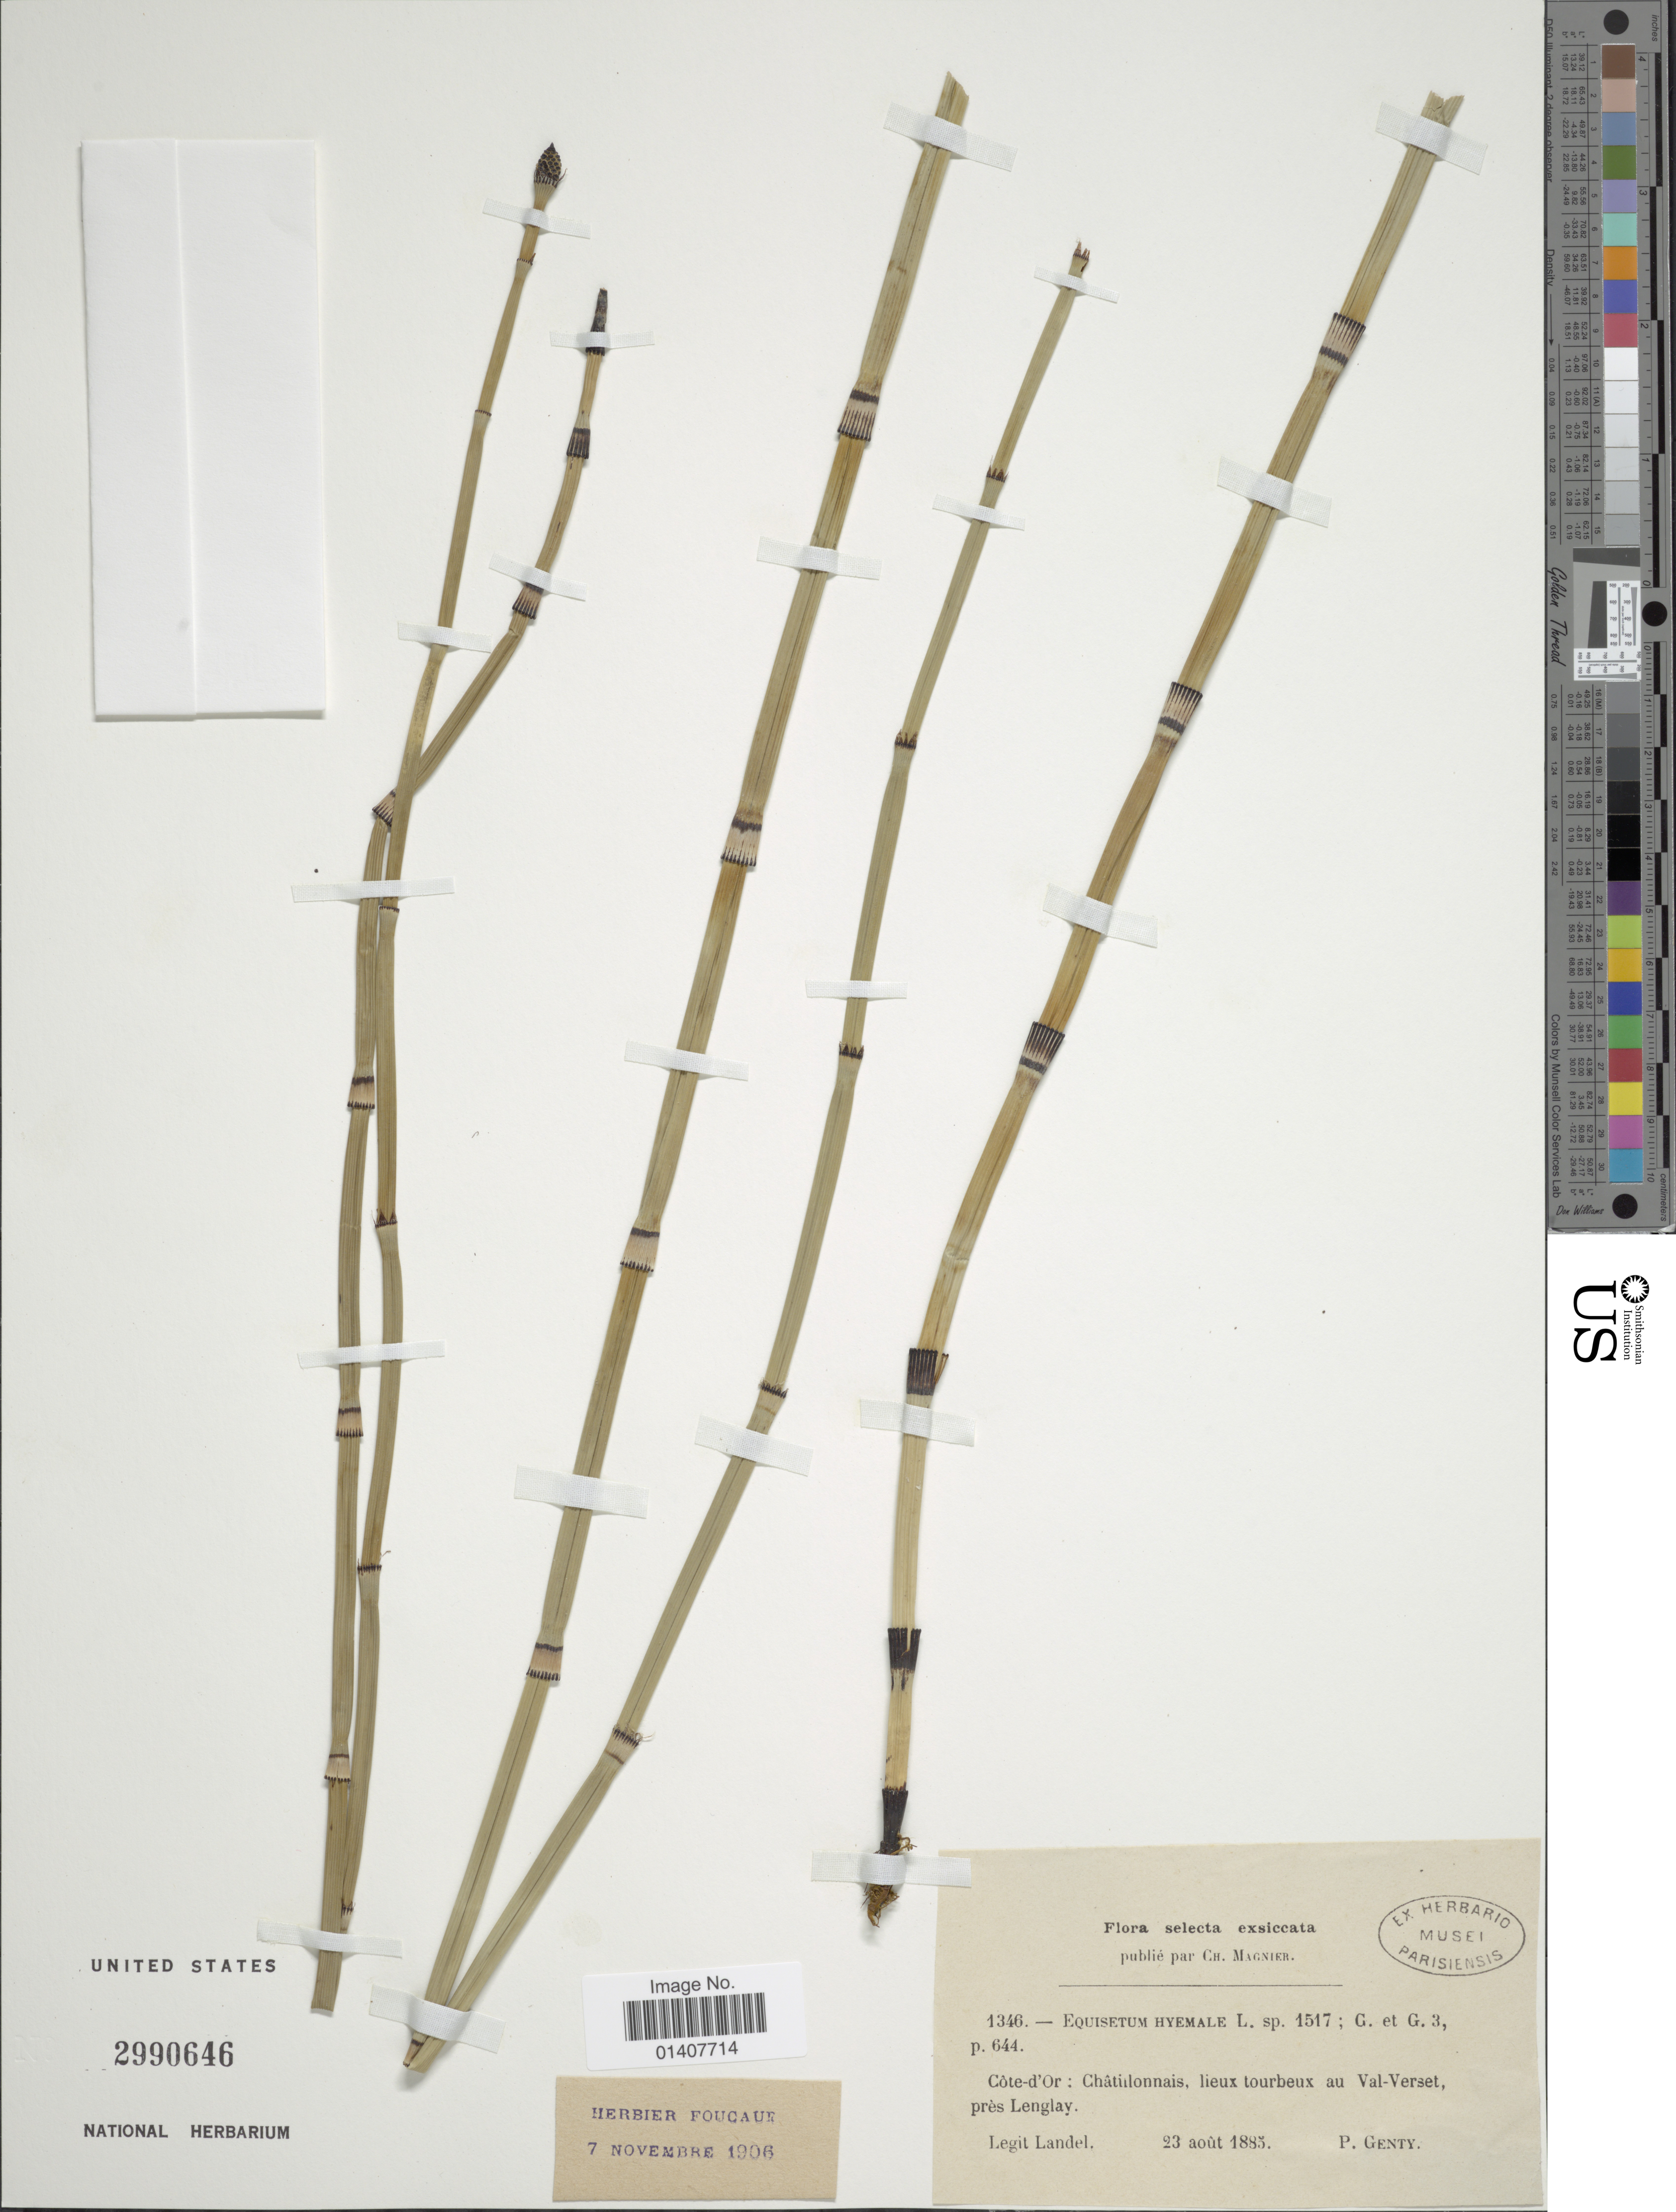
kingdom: Plantae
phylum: Tracheophyta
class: Polypodiopsida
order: Equisetales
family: Equisetaceae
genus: Equisetum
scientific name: Equisetum hyemale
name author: L.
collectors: P. Genty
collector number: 1346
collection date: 1885-08-23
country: France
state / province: Bourgogne-Franche-Comté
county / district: Côte-d'Or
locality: Còte-d'Or: Chatullonais, lieux tourbeux au Val-Verset, pres Lenglay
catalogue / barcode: US 2990646